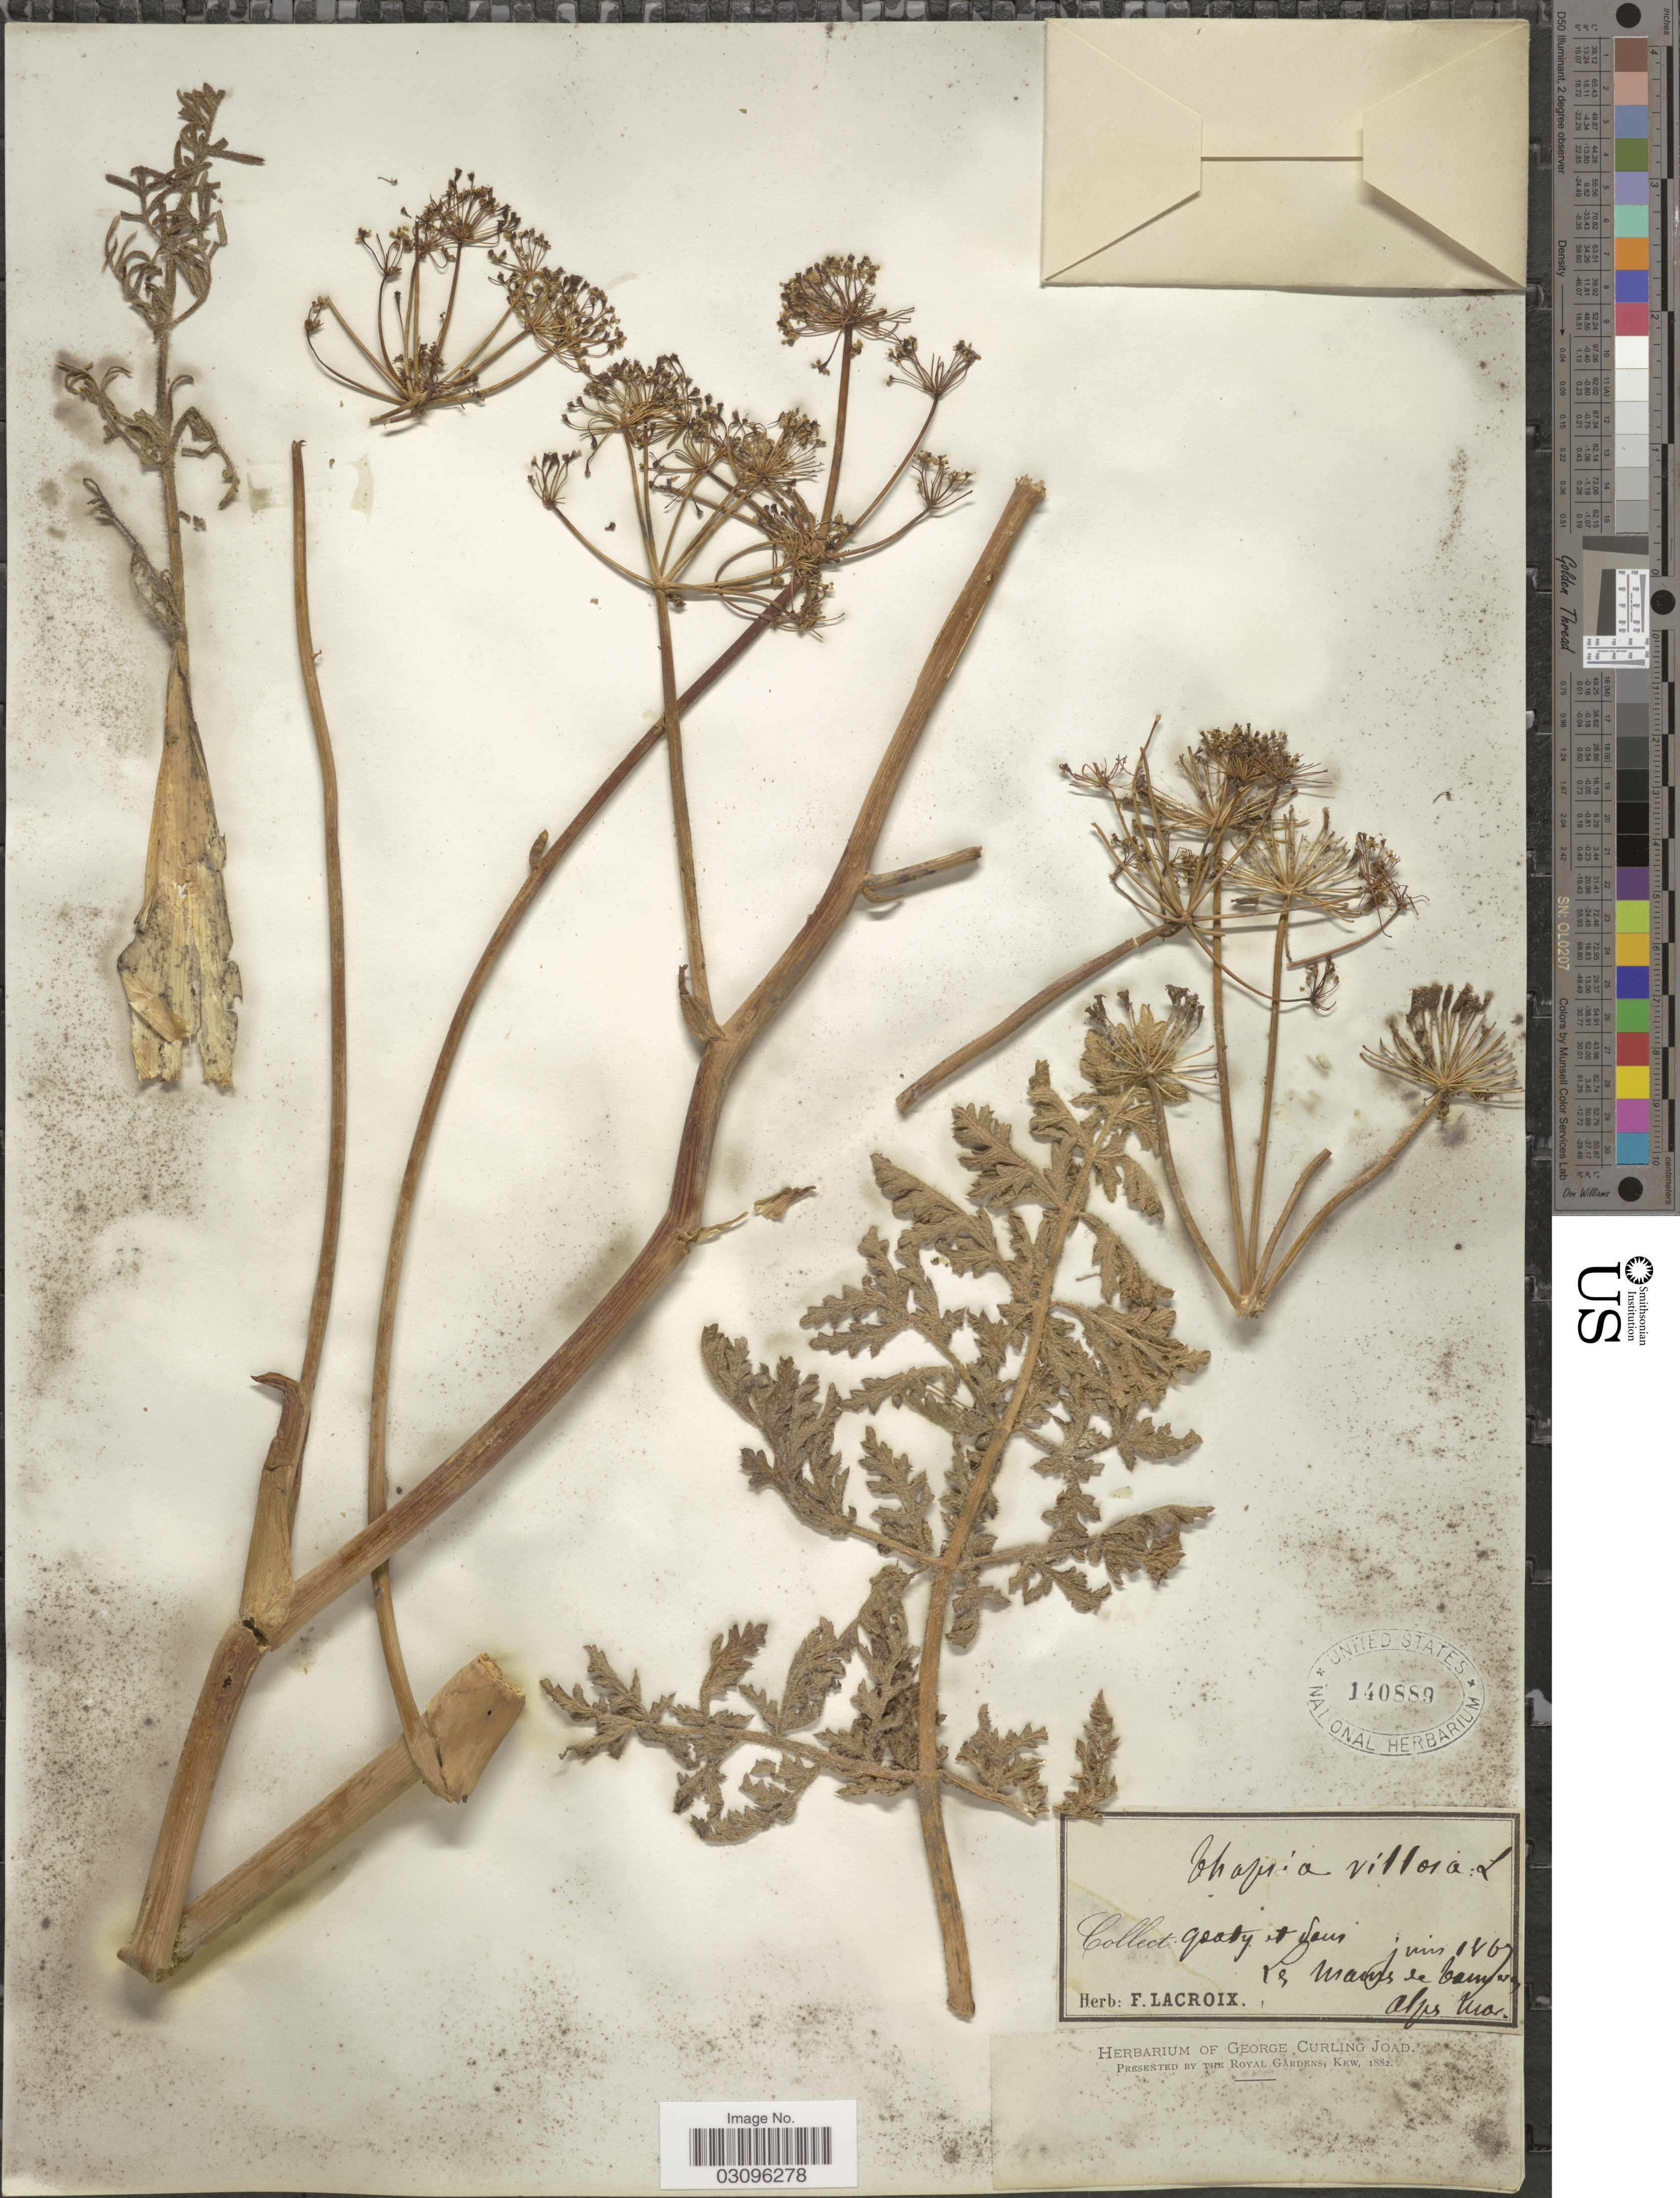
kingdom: Plantae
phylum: Tracheophyta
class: Magnoliopsida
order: Apiales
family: Apiaceae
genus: Thapsia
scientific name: Thapsia villosa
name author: L.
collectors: ex herb. F. Lacroix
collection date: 1867-06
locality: Gsaty et Sons. Le mams de Tamva Alps Ma. [interpreted]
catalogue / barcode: US 140889